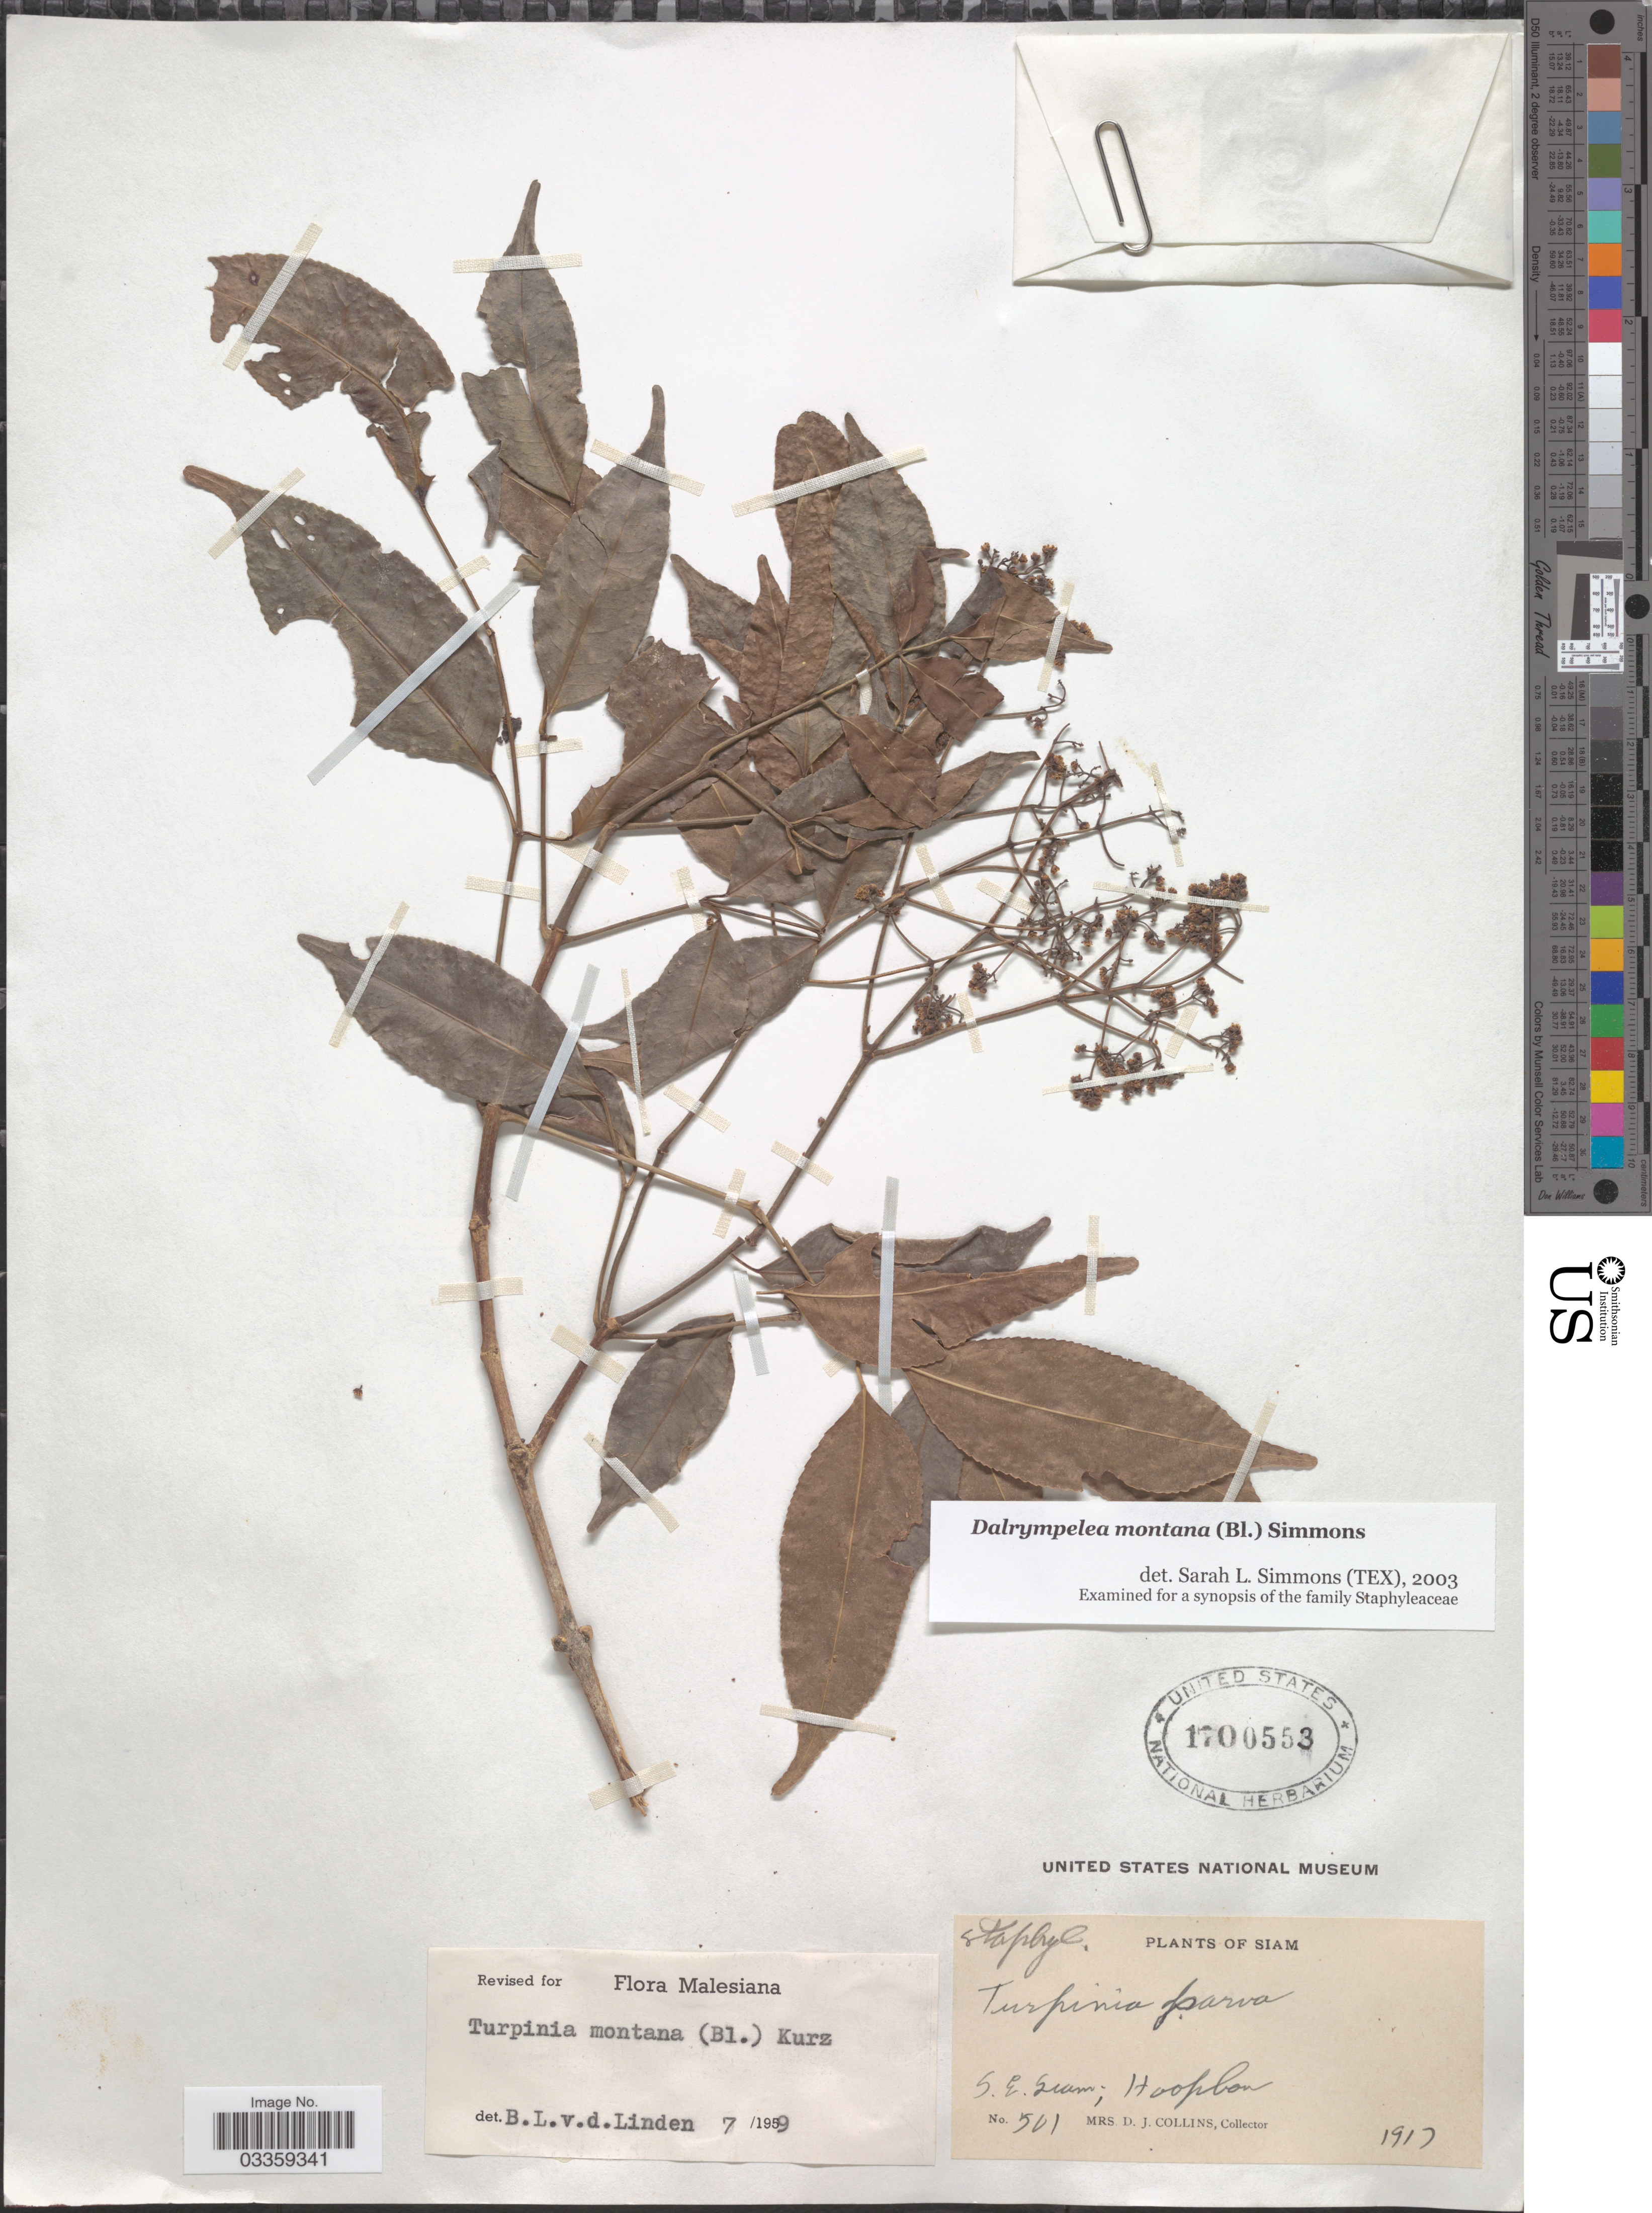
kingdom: Plantae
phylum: Tracheophyta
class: Magnoliopsida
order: Crossosomatales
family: Staphyleaceae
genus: Turpinia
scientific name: Turpinia montana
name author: (Blume) Kurz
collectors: Mrs. D. J. Collins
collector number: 501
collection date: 1917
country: Thailand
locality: Siam, S.E. Siam; Hoopbon [interpreted].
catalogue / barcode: US 1700553